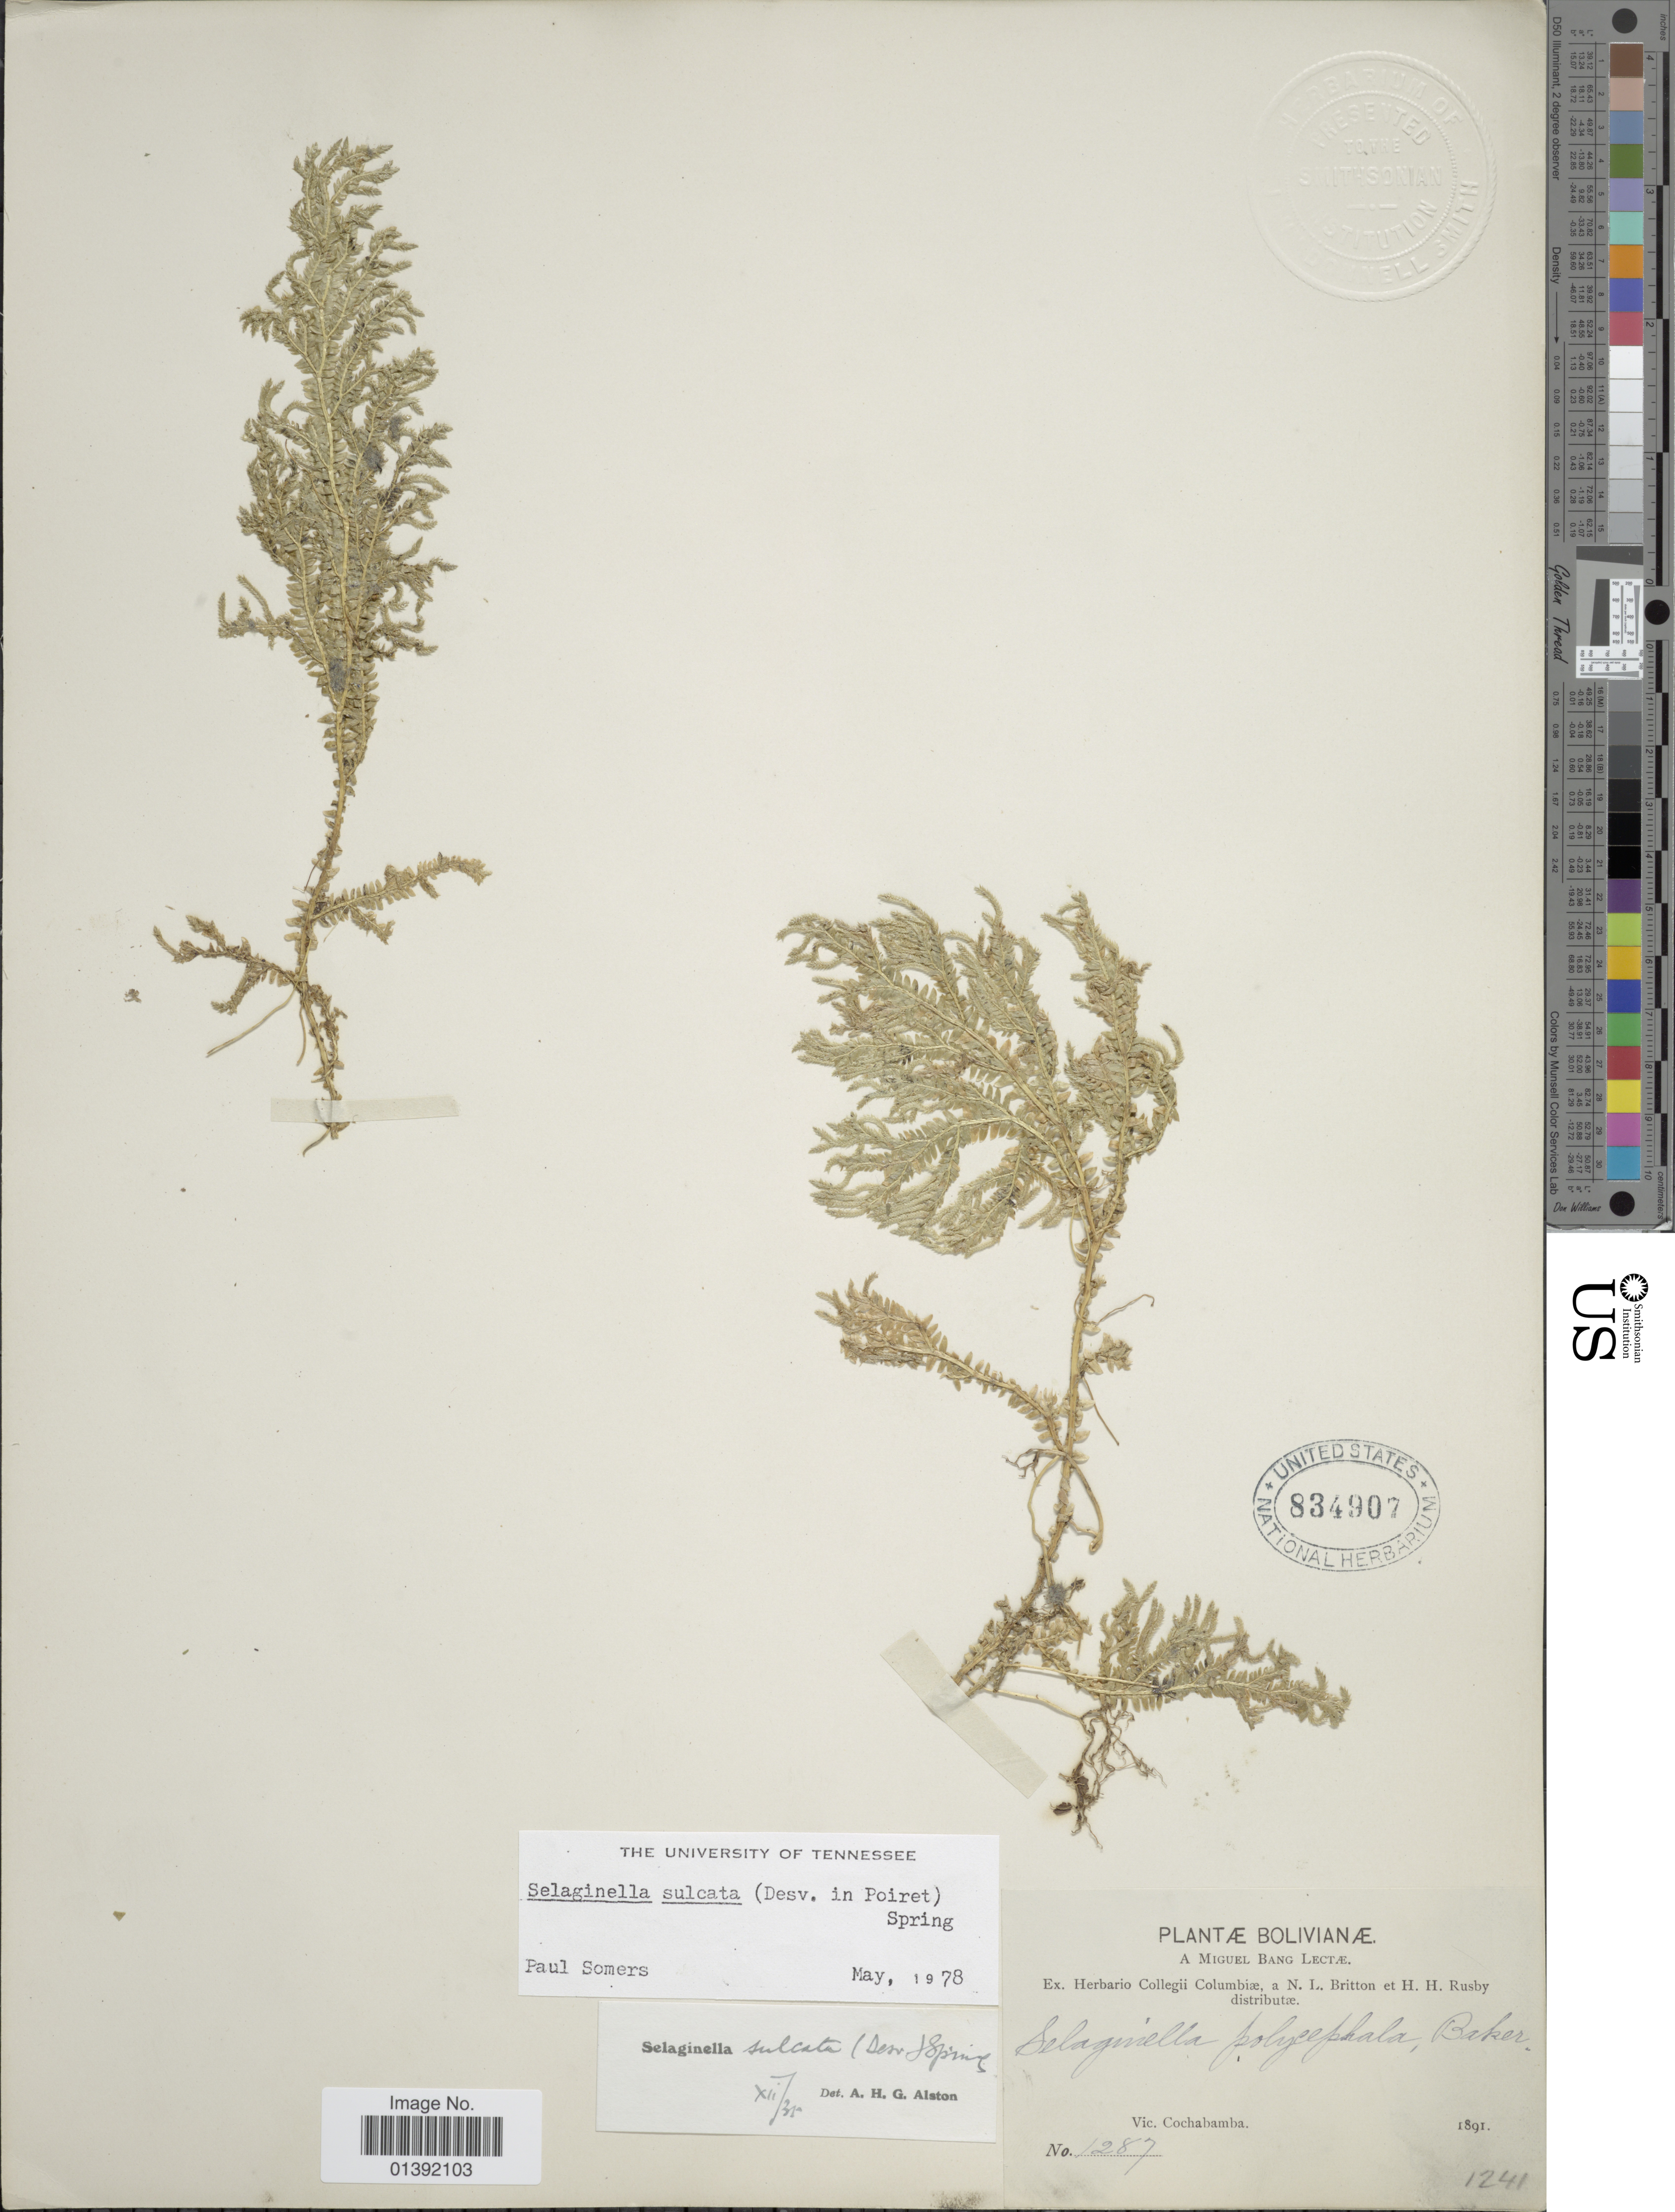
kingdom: Plantae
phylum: Tracheophyta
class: Lycopodiopsida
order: Selaginellales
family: Selaginellaceae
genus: Selaginella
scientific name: Selaginella sulcata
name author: (Desv. ex Poir.) Spring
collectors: M. Bang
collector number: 1287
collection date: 1891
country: Bolivia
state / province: Cochabamba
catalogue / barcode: US 834907